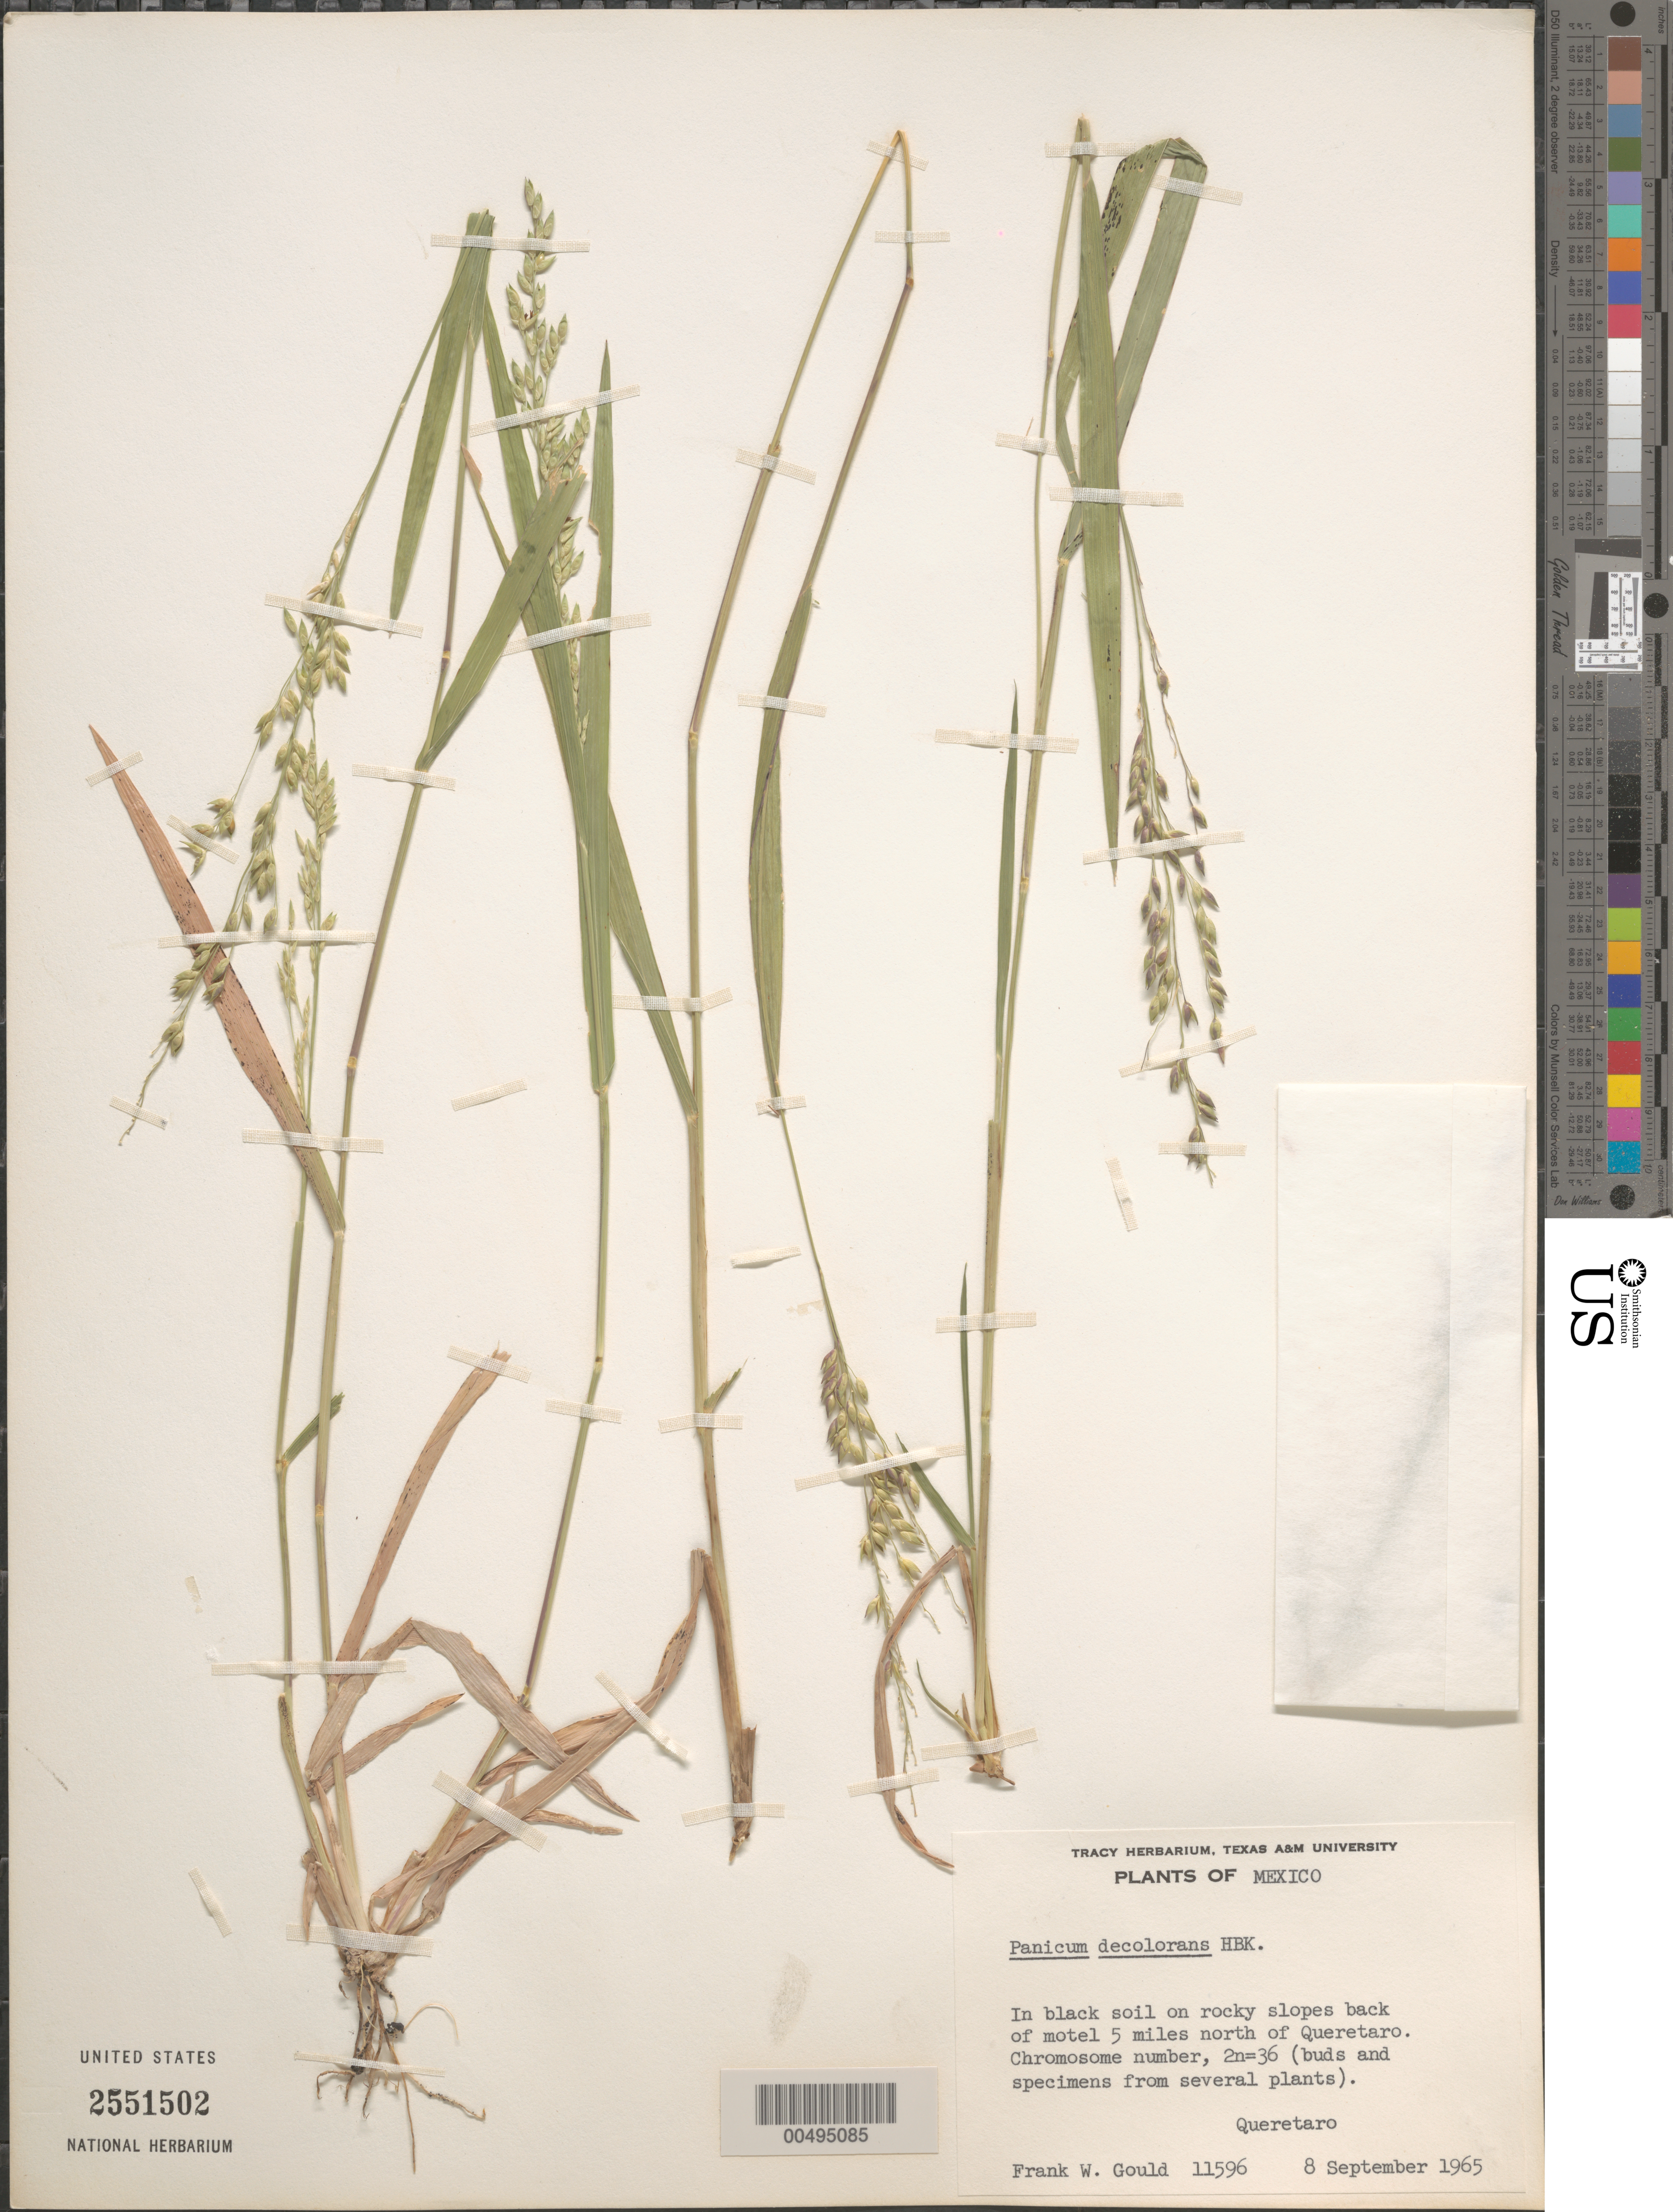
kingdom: Plantae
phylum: Tracheophyta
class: Liliopsida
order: Poales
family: Poaceae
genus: Panicum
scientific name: Panicum decolorans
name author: Kunth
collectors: F. W. Gould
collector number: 11596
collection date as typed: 8 Sep 1965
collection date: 1965-09-08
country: Mexico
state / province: Querétaro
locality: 5 mi N of Querétaro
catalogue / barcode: US 2551502